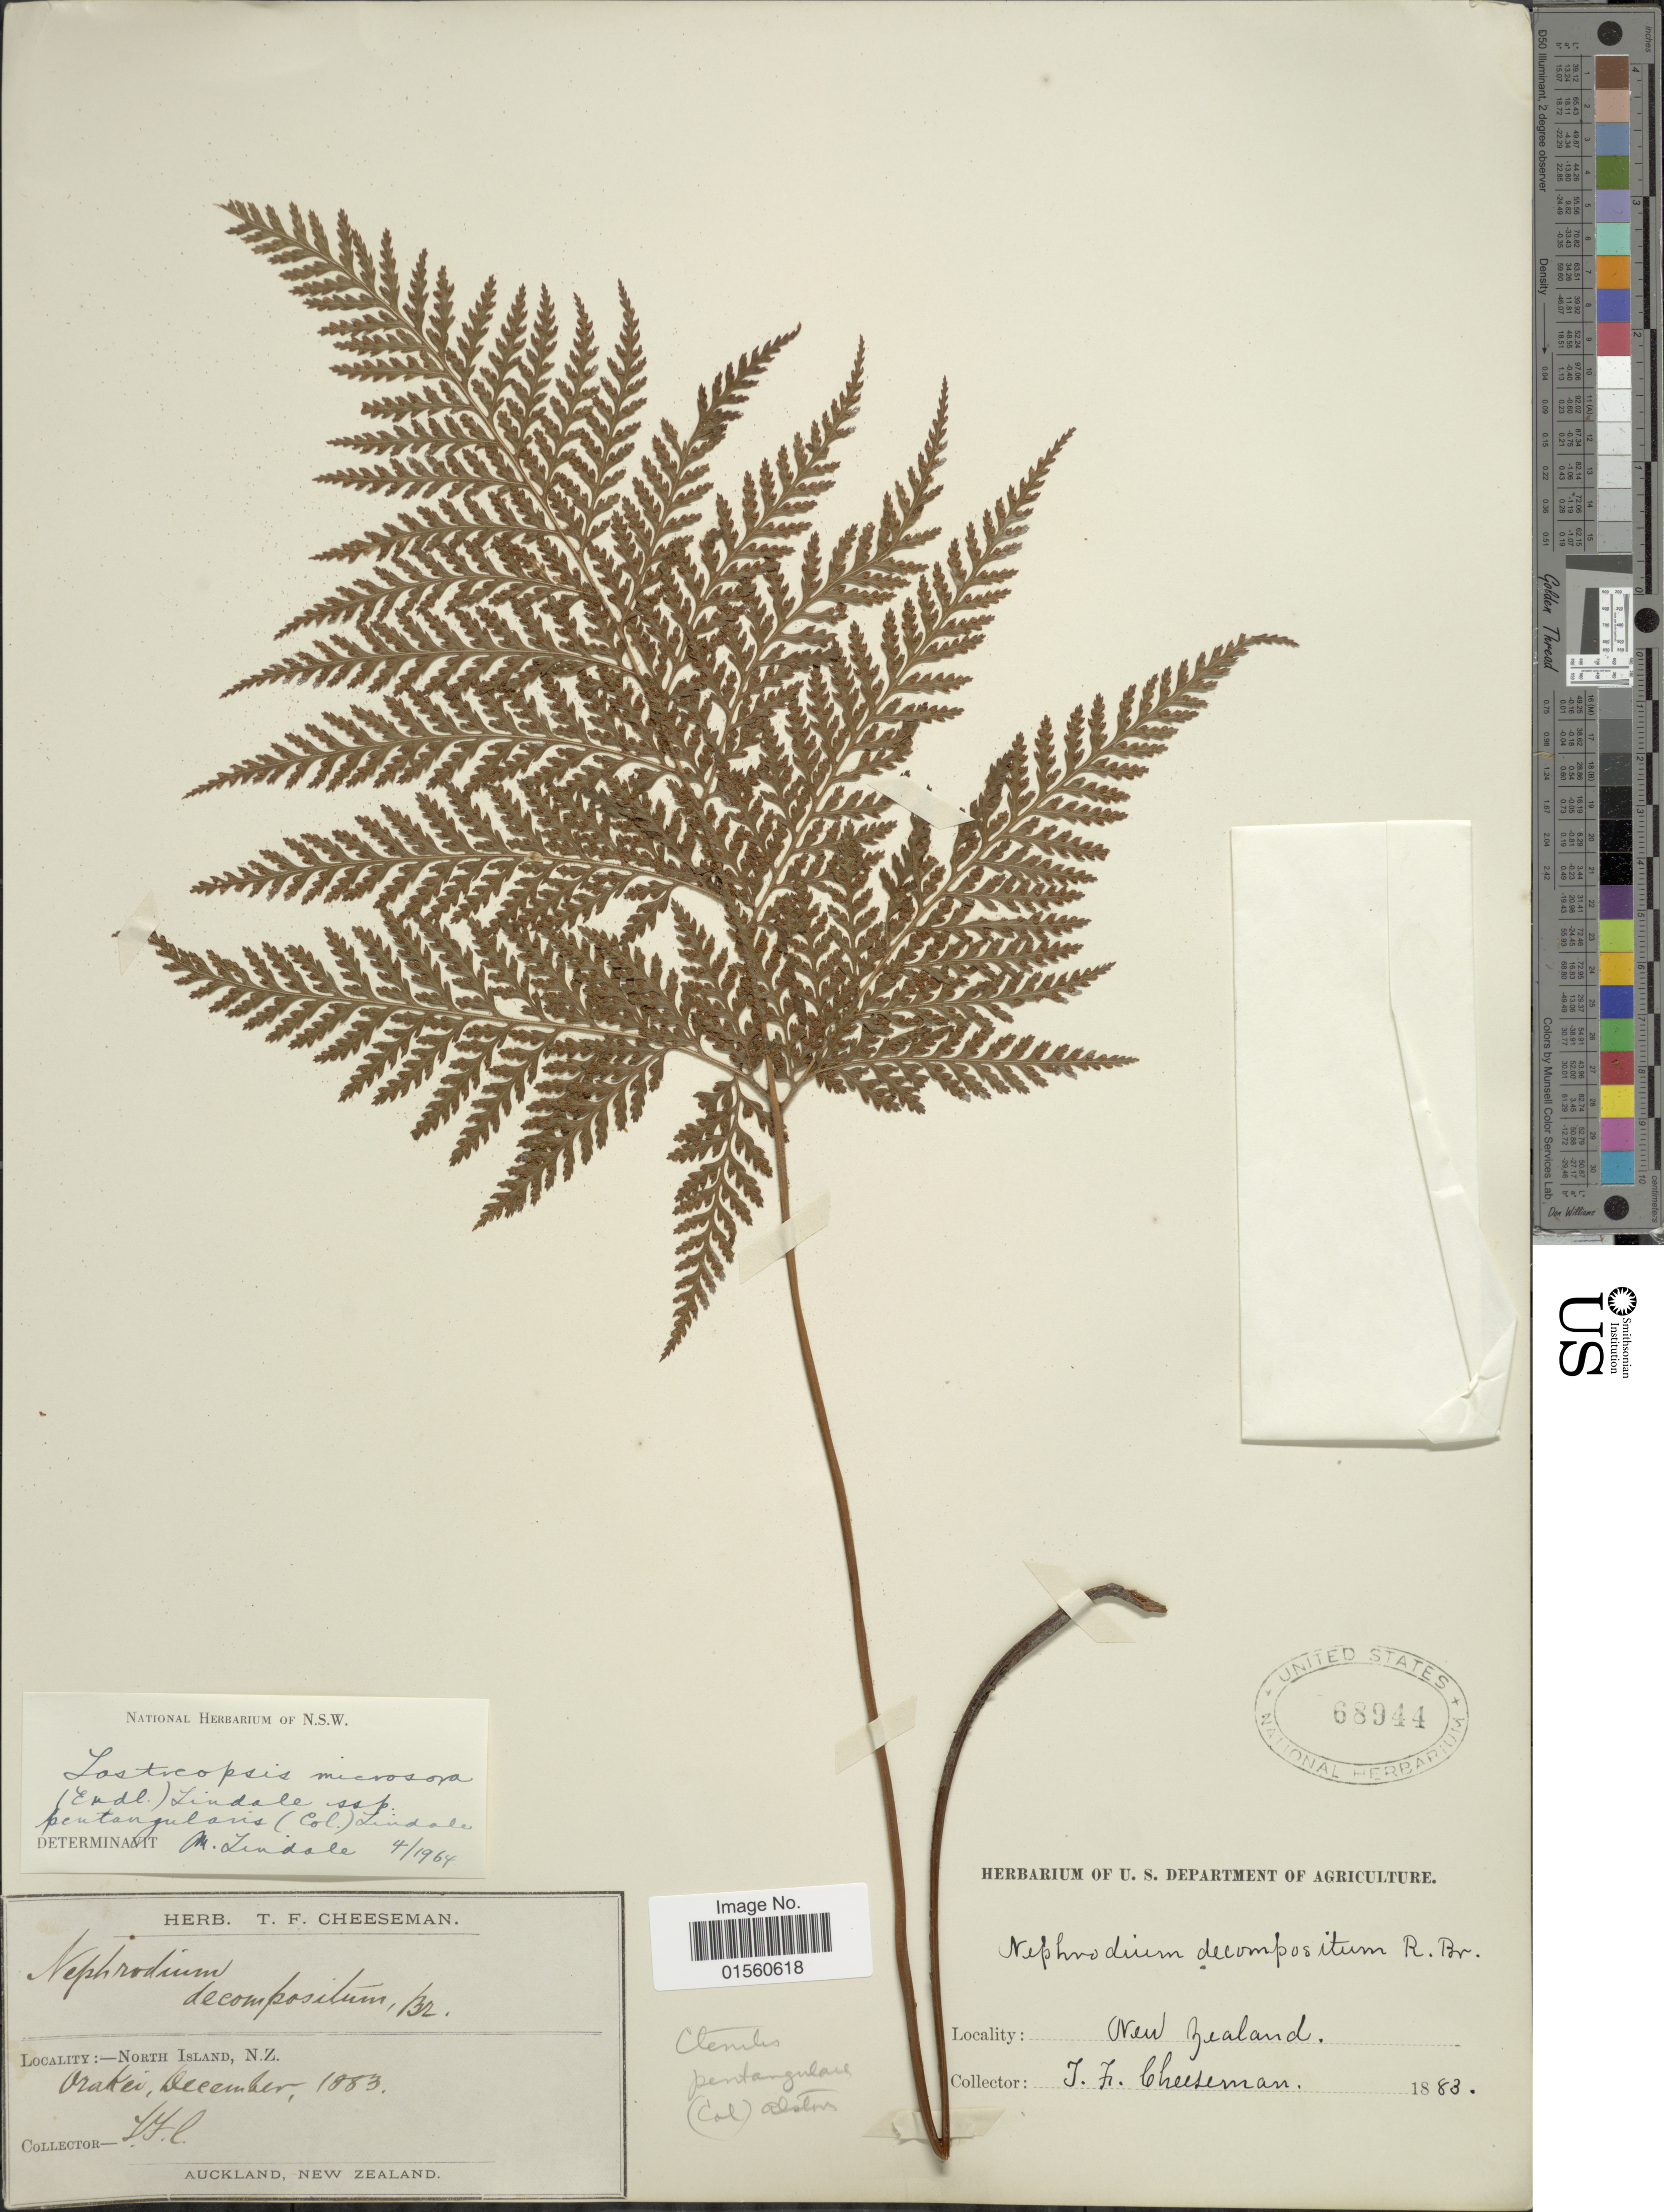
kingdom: Plantae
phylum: Tracheophyta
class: Polypodiopsida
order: Polypodiales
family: Dryopteridaceae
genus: Parapolystichum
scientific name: Parapolystichum microsorum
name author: (Endl.) Labiak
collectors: T. F. Cheeseman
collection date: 1883-12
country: New Zealand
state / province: Auckland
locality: North Island, NZ, Orakei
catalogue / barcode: US 68944